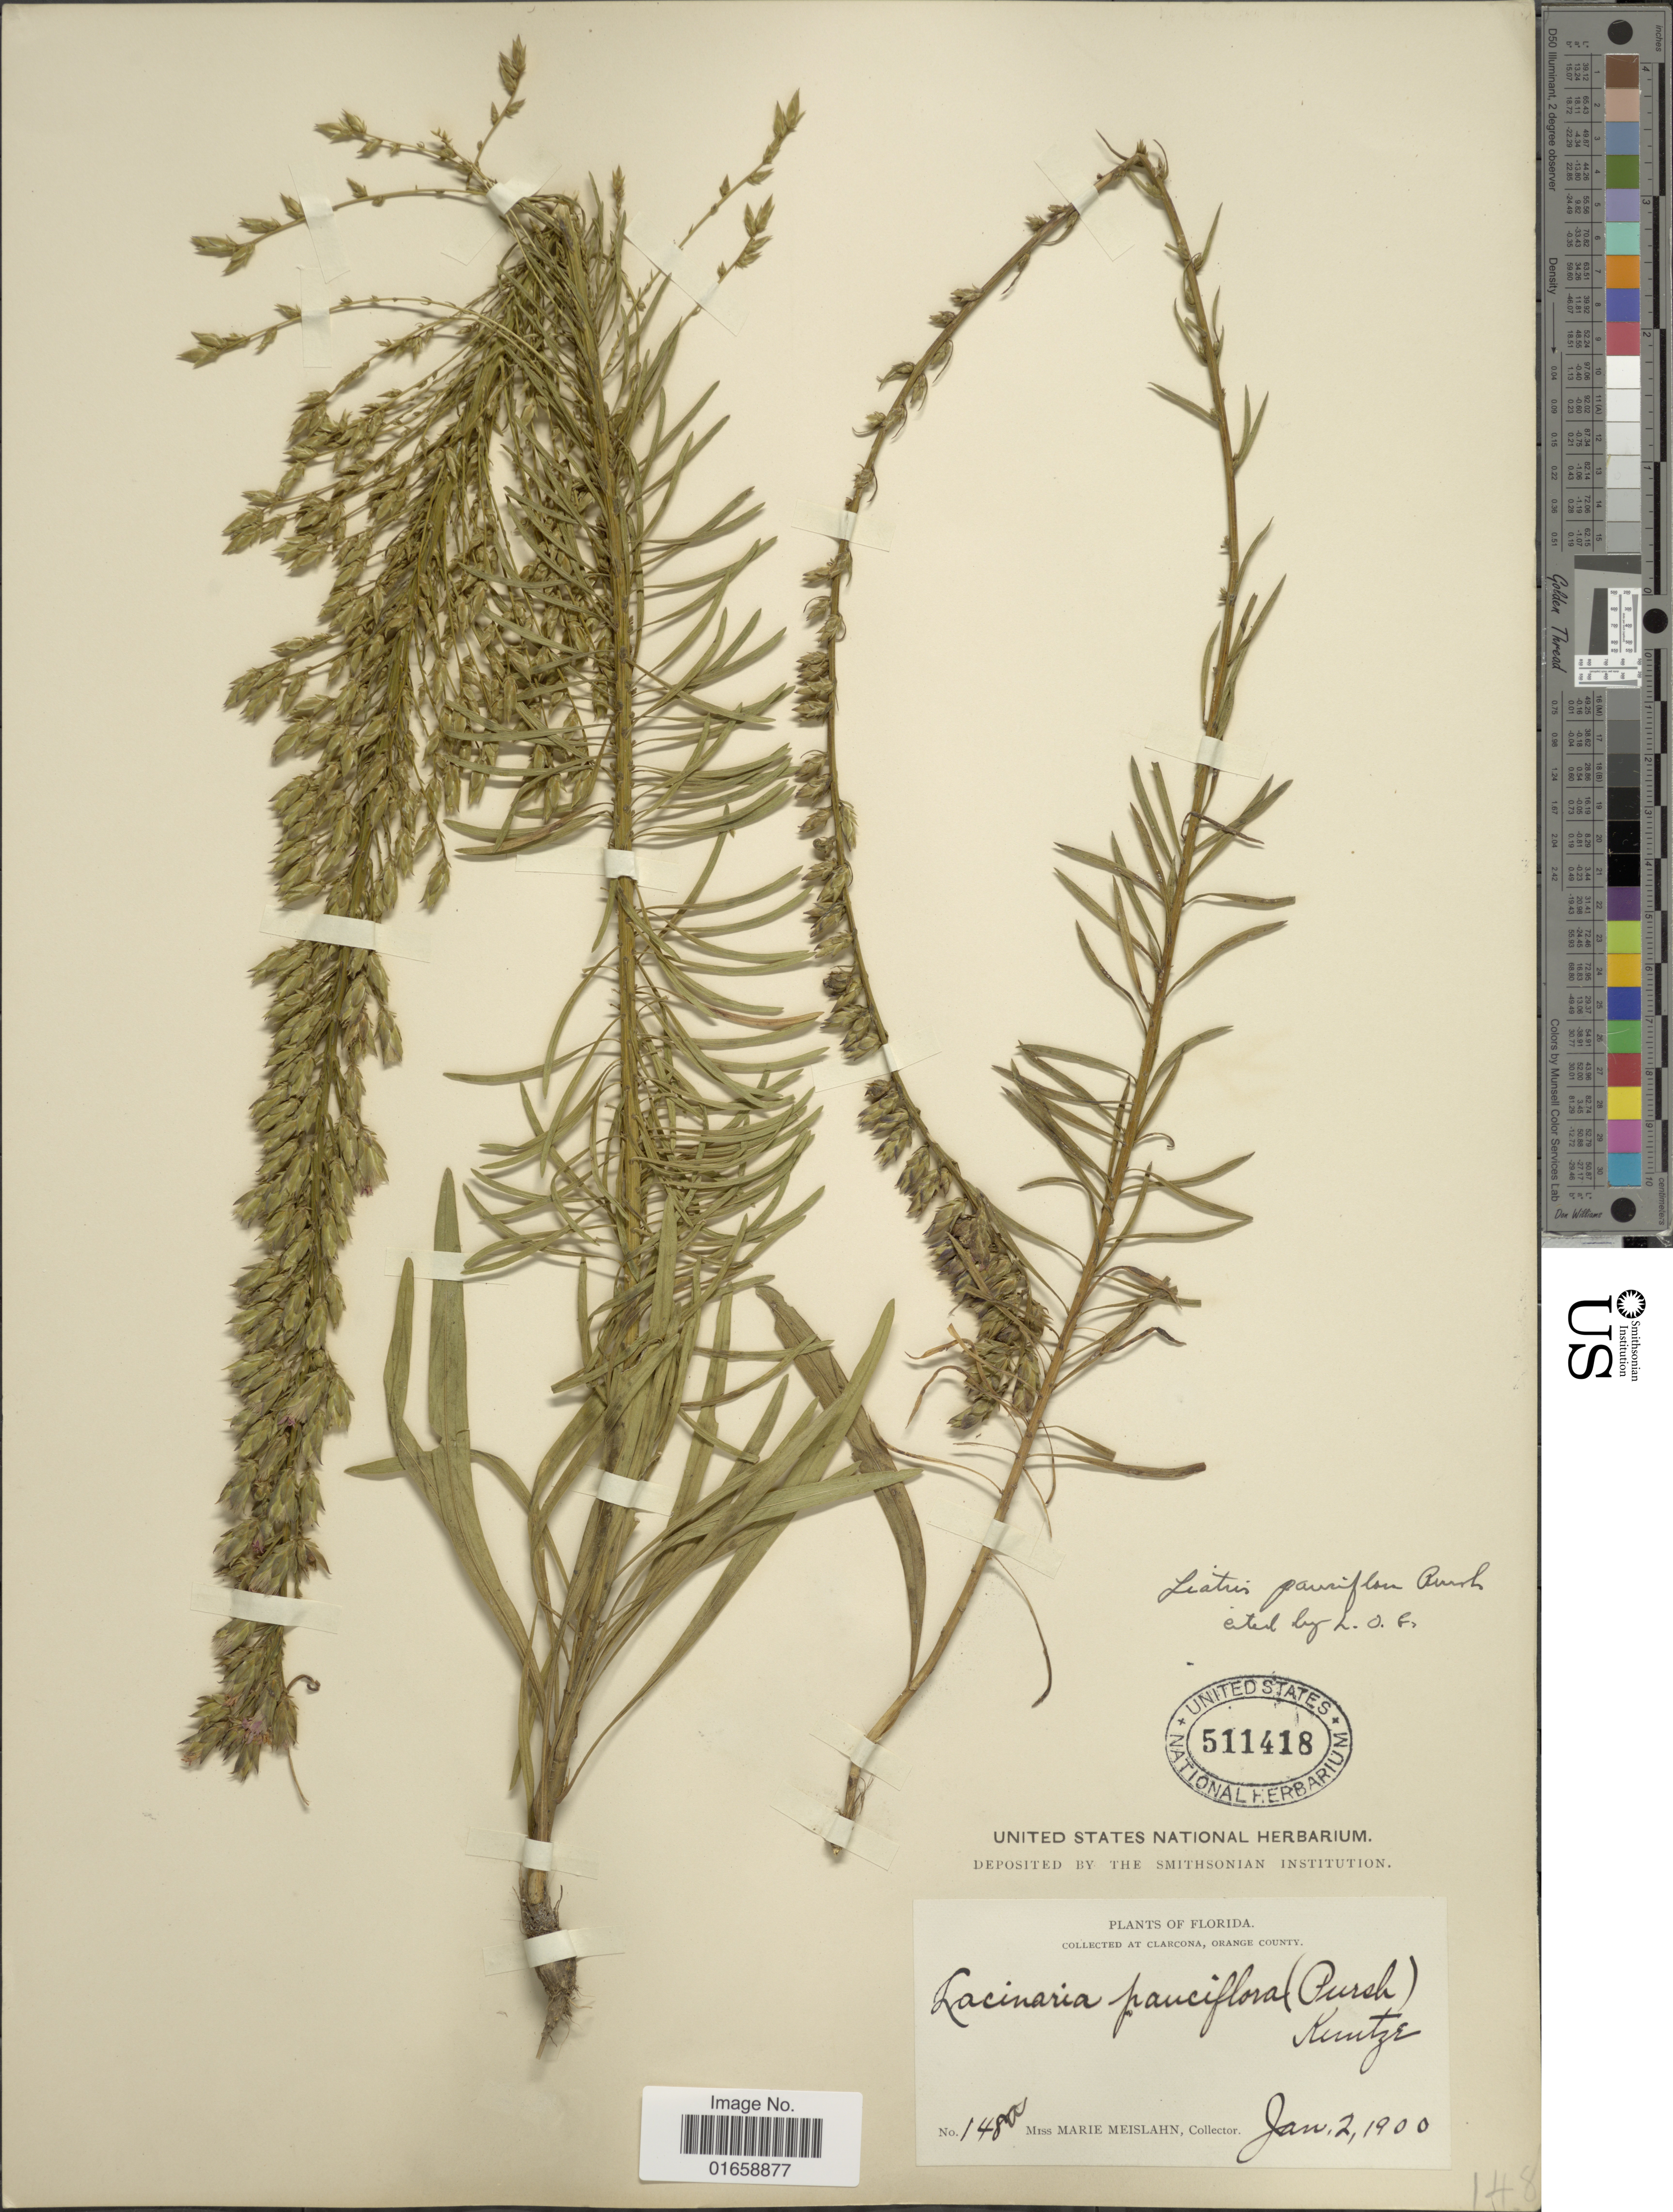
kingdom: Plantae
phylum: Tracheophyta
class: Magnoliopsida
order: Asterales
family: Asteraceae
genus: Liatris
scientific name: Liatris pauciflora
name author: Pursh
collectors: M. Meislahn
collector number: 148B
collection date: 1900-01-02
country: United States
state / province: Florida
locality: At Clarcona, Orange County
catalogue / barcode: US 511418